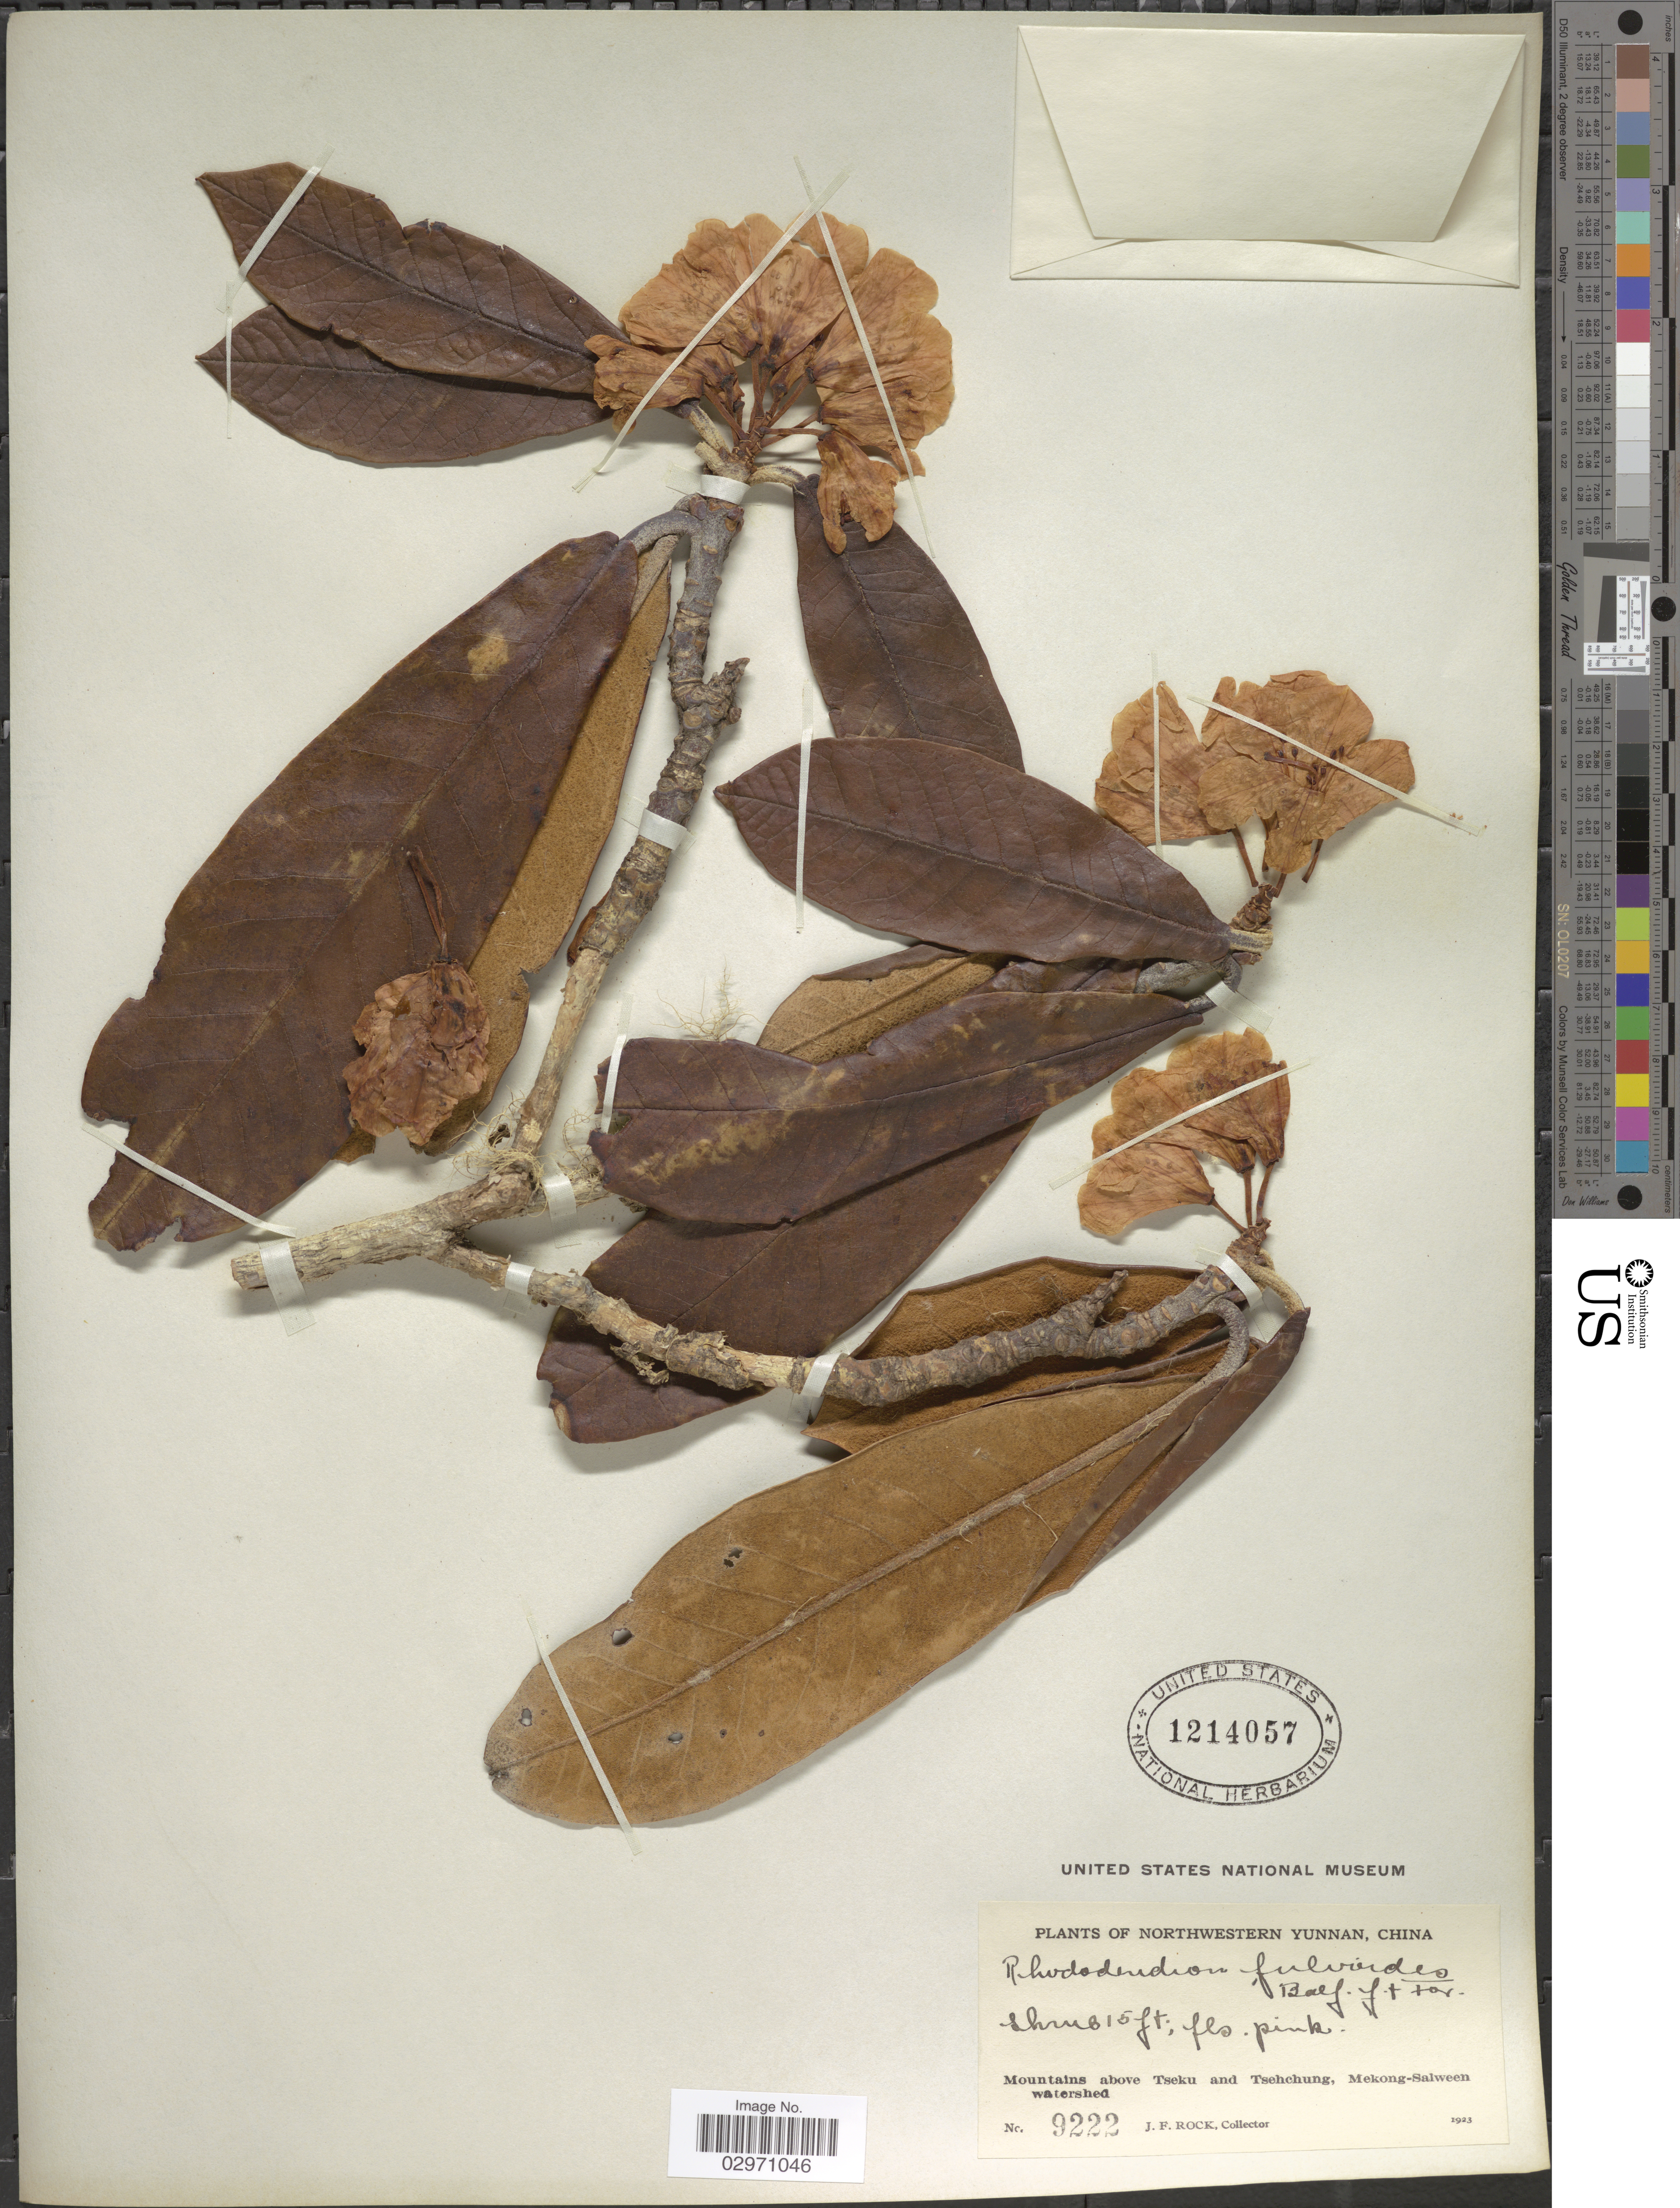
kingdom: Plantae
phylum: Tracheophyta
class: Magnoliopsida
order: Ericales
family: Ericaceae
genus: Rhododendron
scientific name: Rhododendron fulvoides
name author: Balf. f. & Forrest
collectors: J. Rock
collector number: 9222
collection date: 1923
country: China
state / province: Yunnan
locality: Northwestern Yunnan. Mountains above Tseku and Tsehchung, Mekong-Salween watershed.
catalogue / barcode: US 1214057